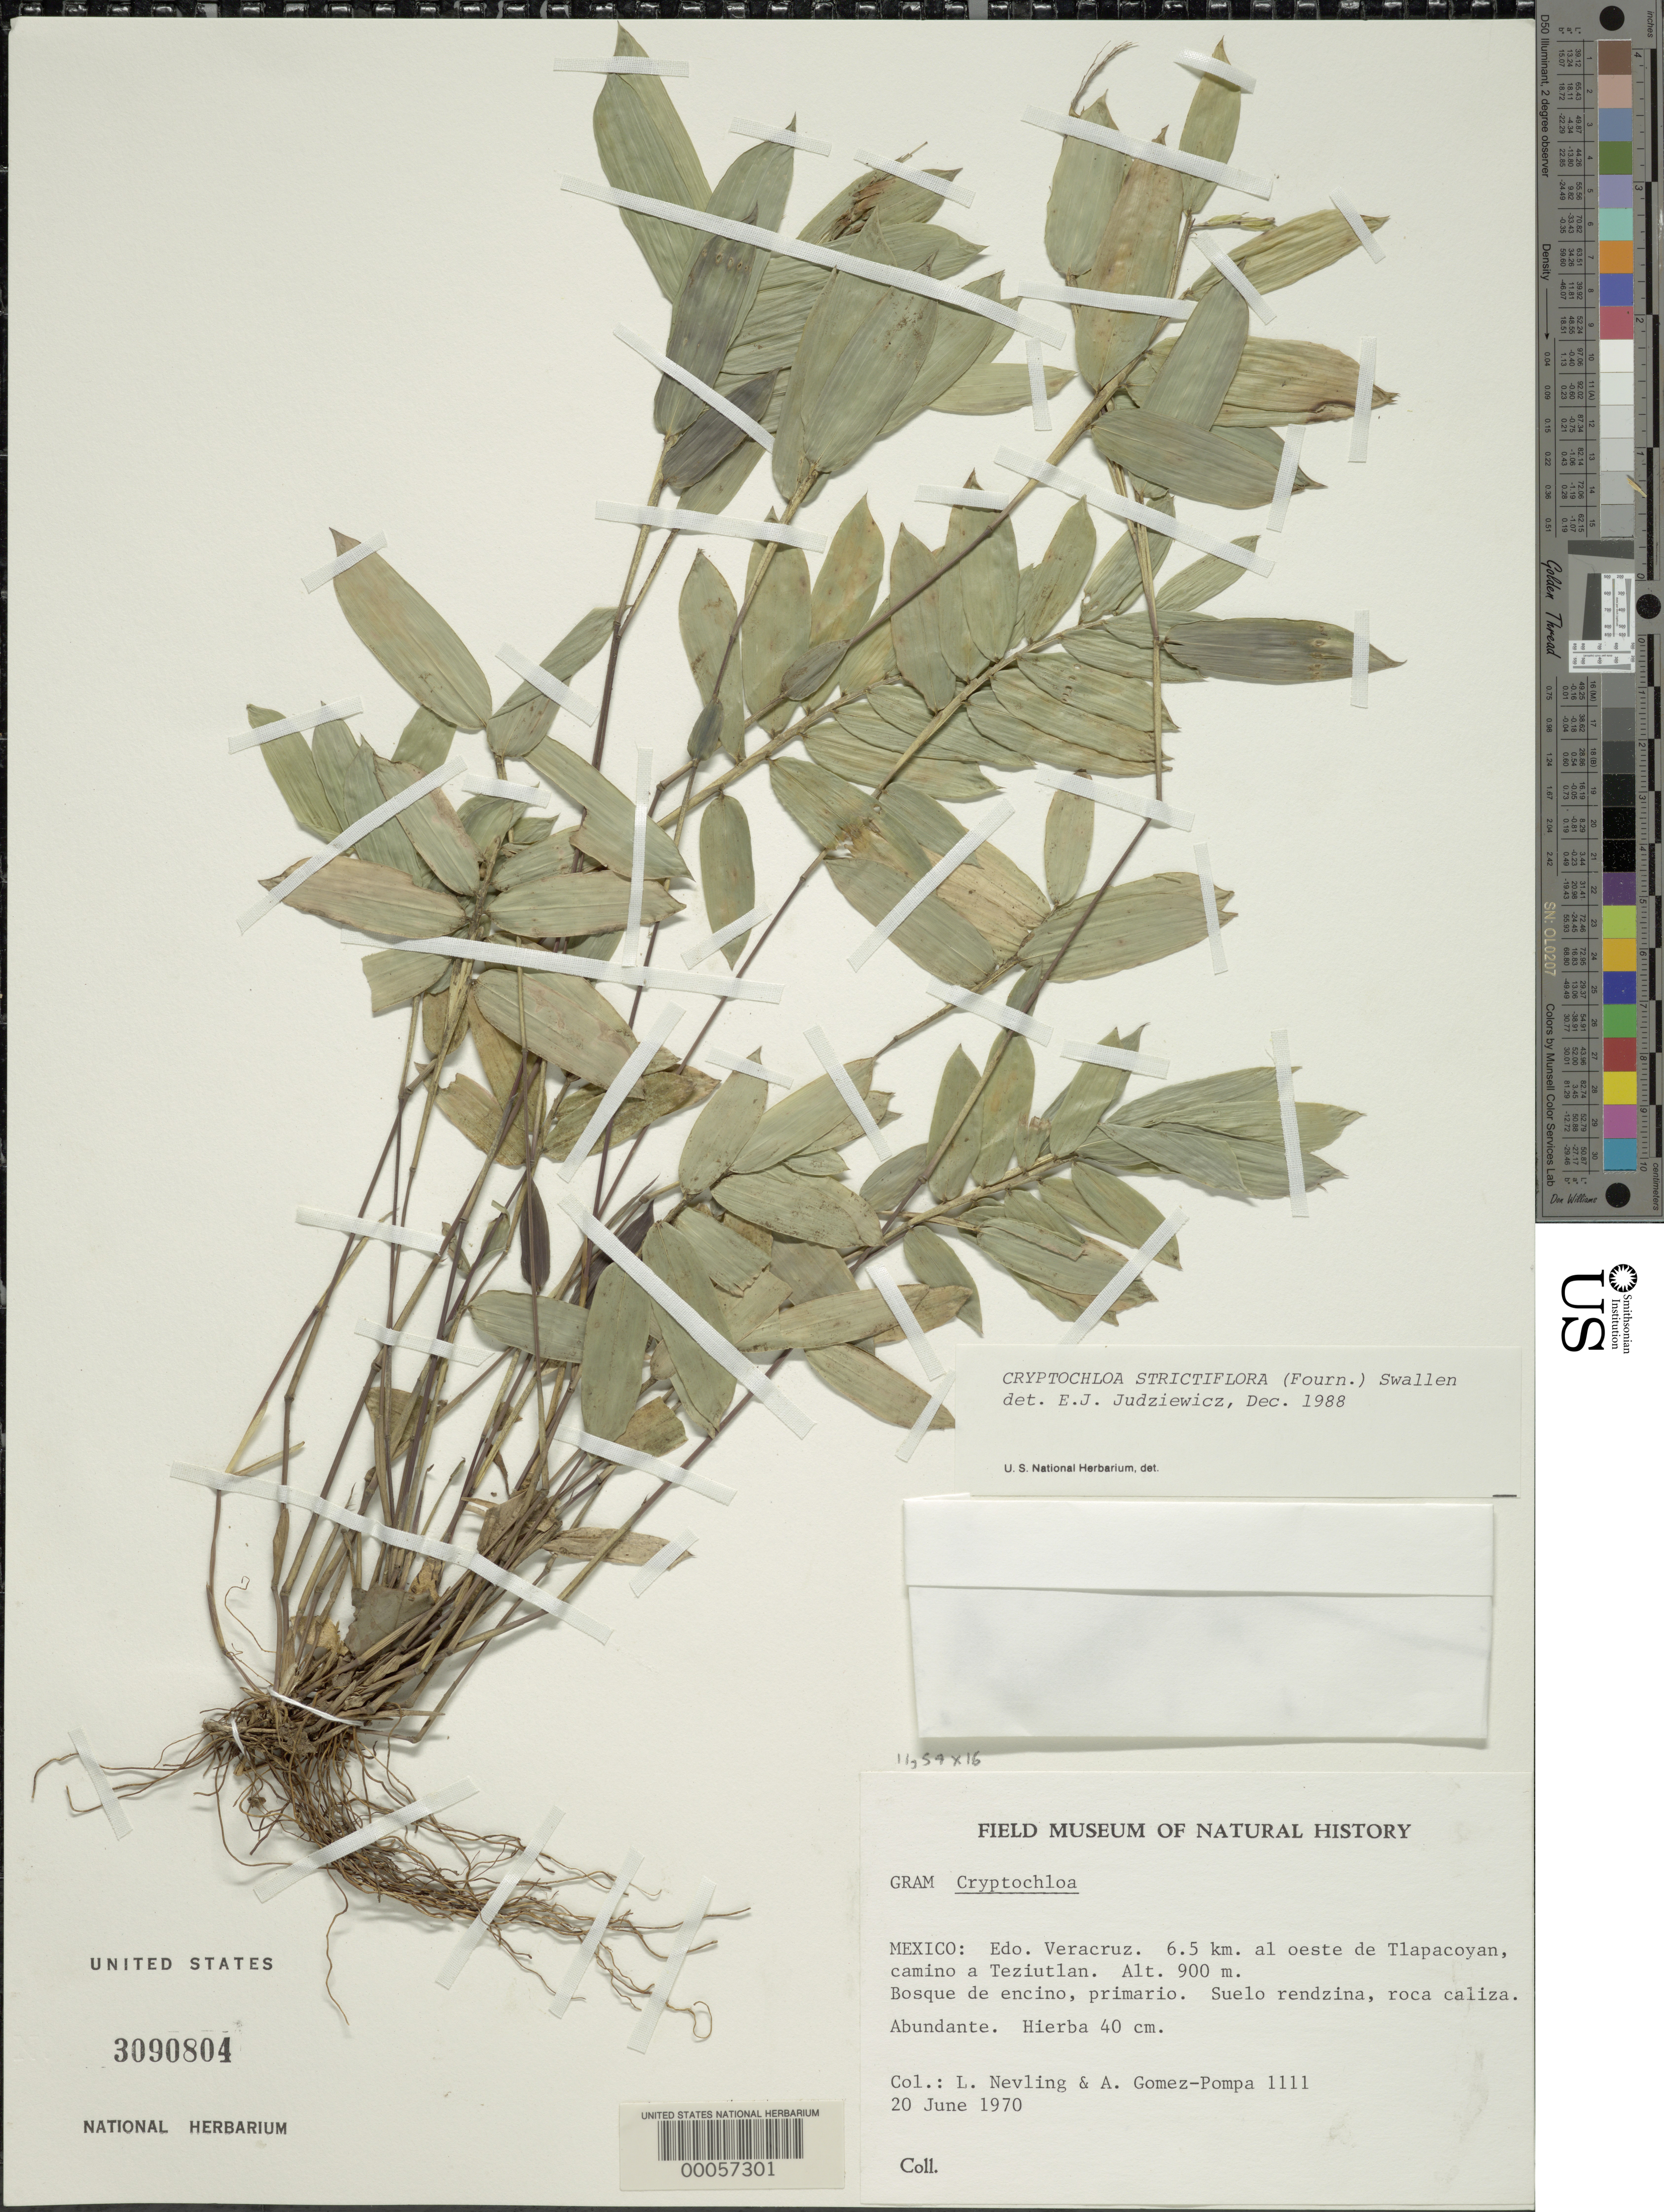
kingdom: Plantae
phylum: Tracheophyta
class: Liliopsida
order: Poales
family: Poaceae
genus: Cryptochloa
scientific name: Cryptochloa sp.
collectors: L. Nevling & A. Gómez Pompa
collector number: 1111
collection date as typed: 20 Jun 1970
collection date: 1970-06-20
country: Mexico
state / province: Veracruz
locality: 6.5 km W of Tlapacotan, Teziutlan road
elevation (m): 900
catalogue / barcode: US 3090804